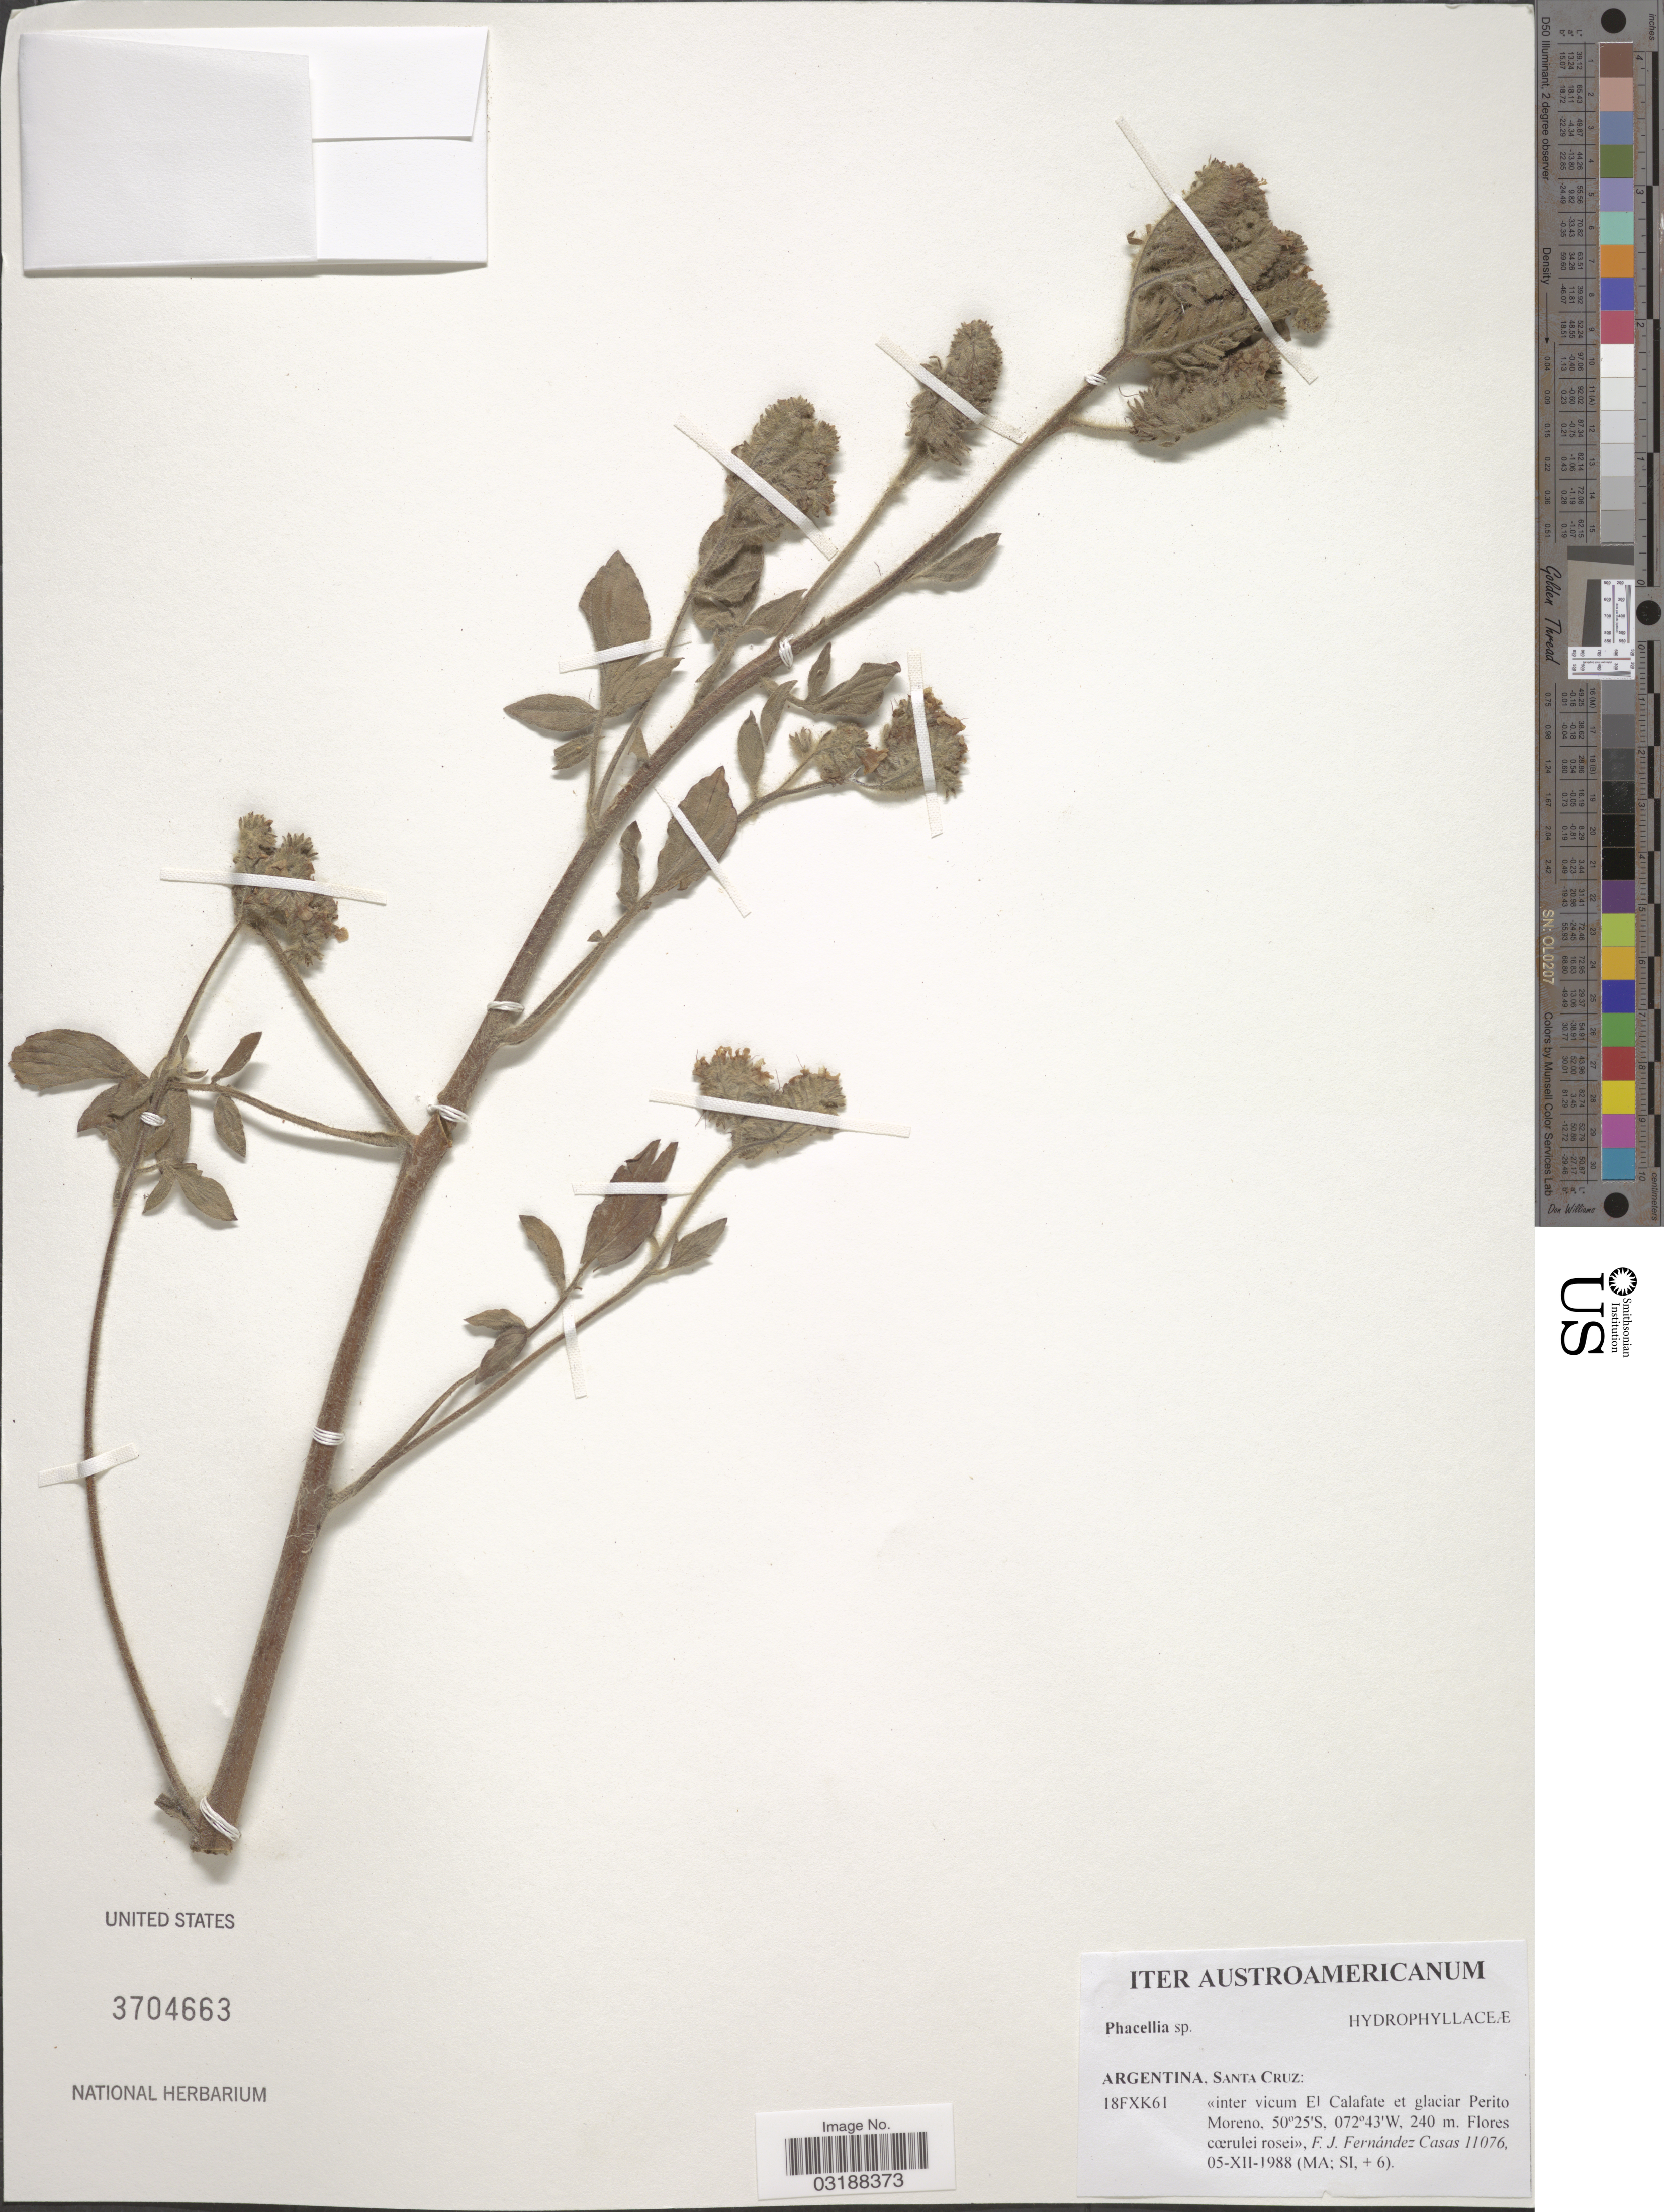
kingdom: Plantae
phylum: Tracheophyta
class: Magnoliopsida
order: Boraginales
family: Hydrophyllaceae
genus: Phacelia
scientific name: Phacelia sp.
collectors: F. Fernández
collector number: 11076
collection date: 1988-12-05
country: Argentina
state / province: Santa Cruz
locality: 18FXK61 <<inter vicum El Calafate et glaciar Perito Moreno>>.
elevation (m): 240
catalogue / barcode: US 3704663